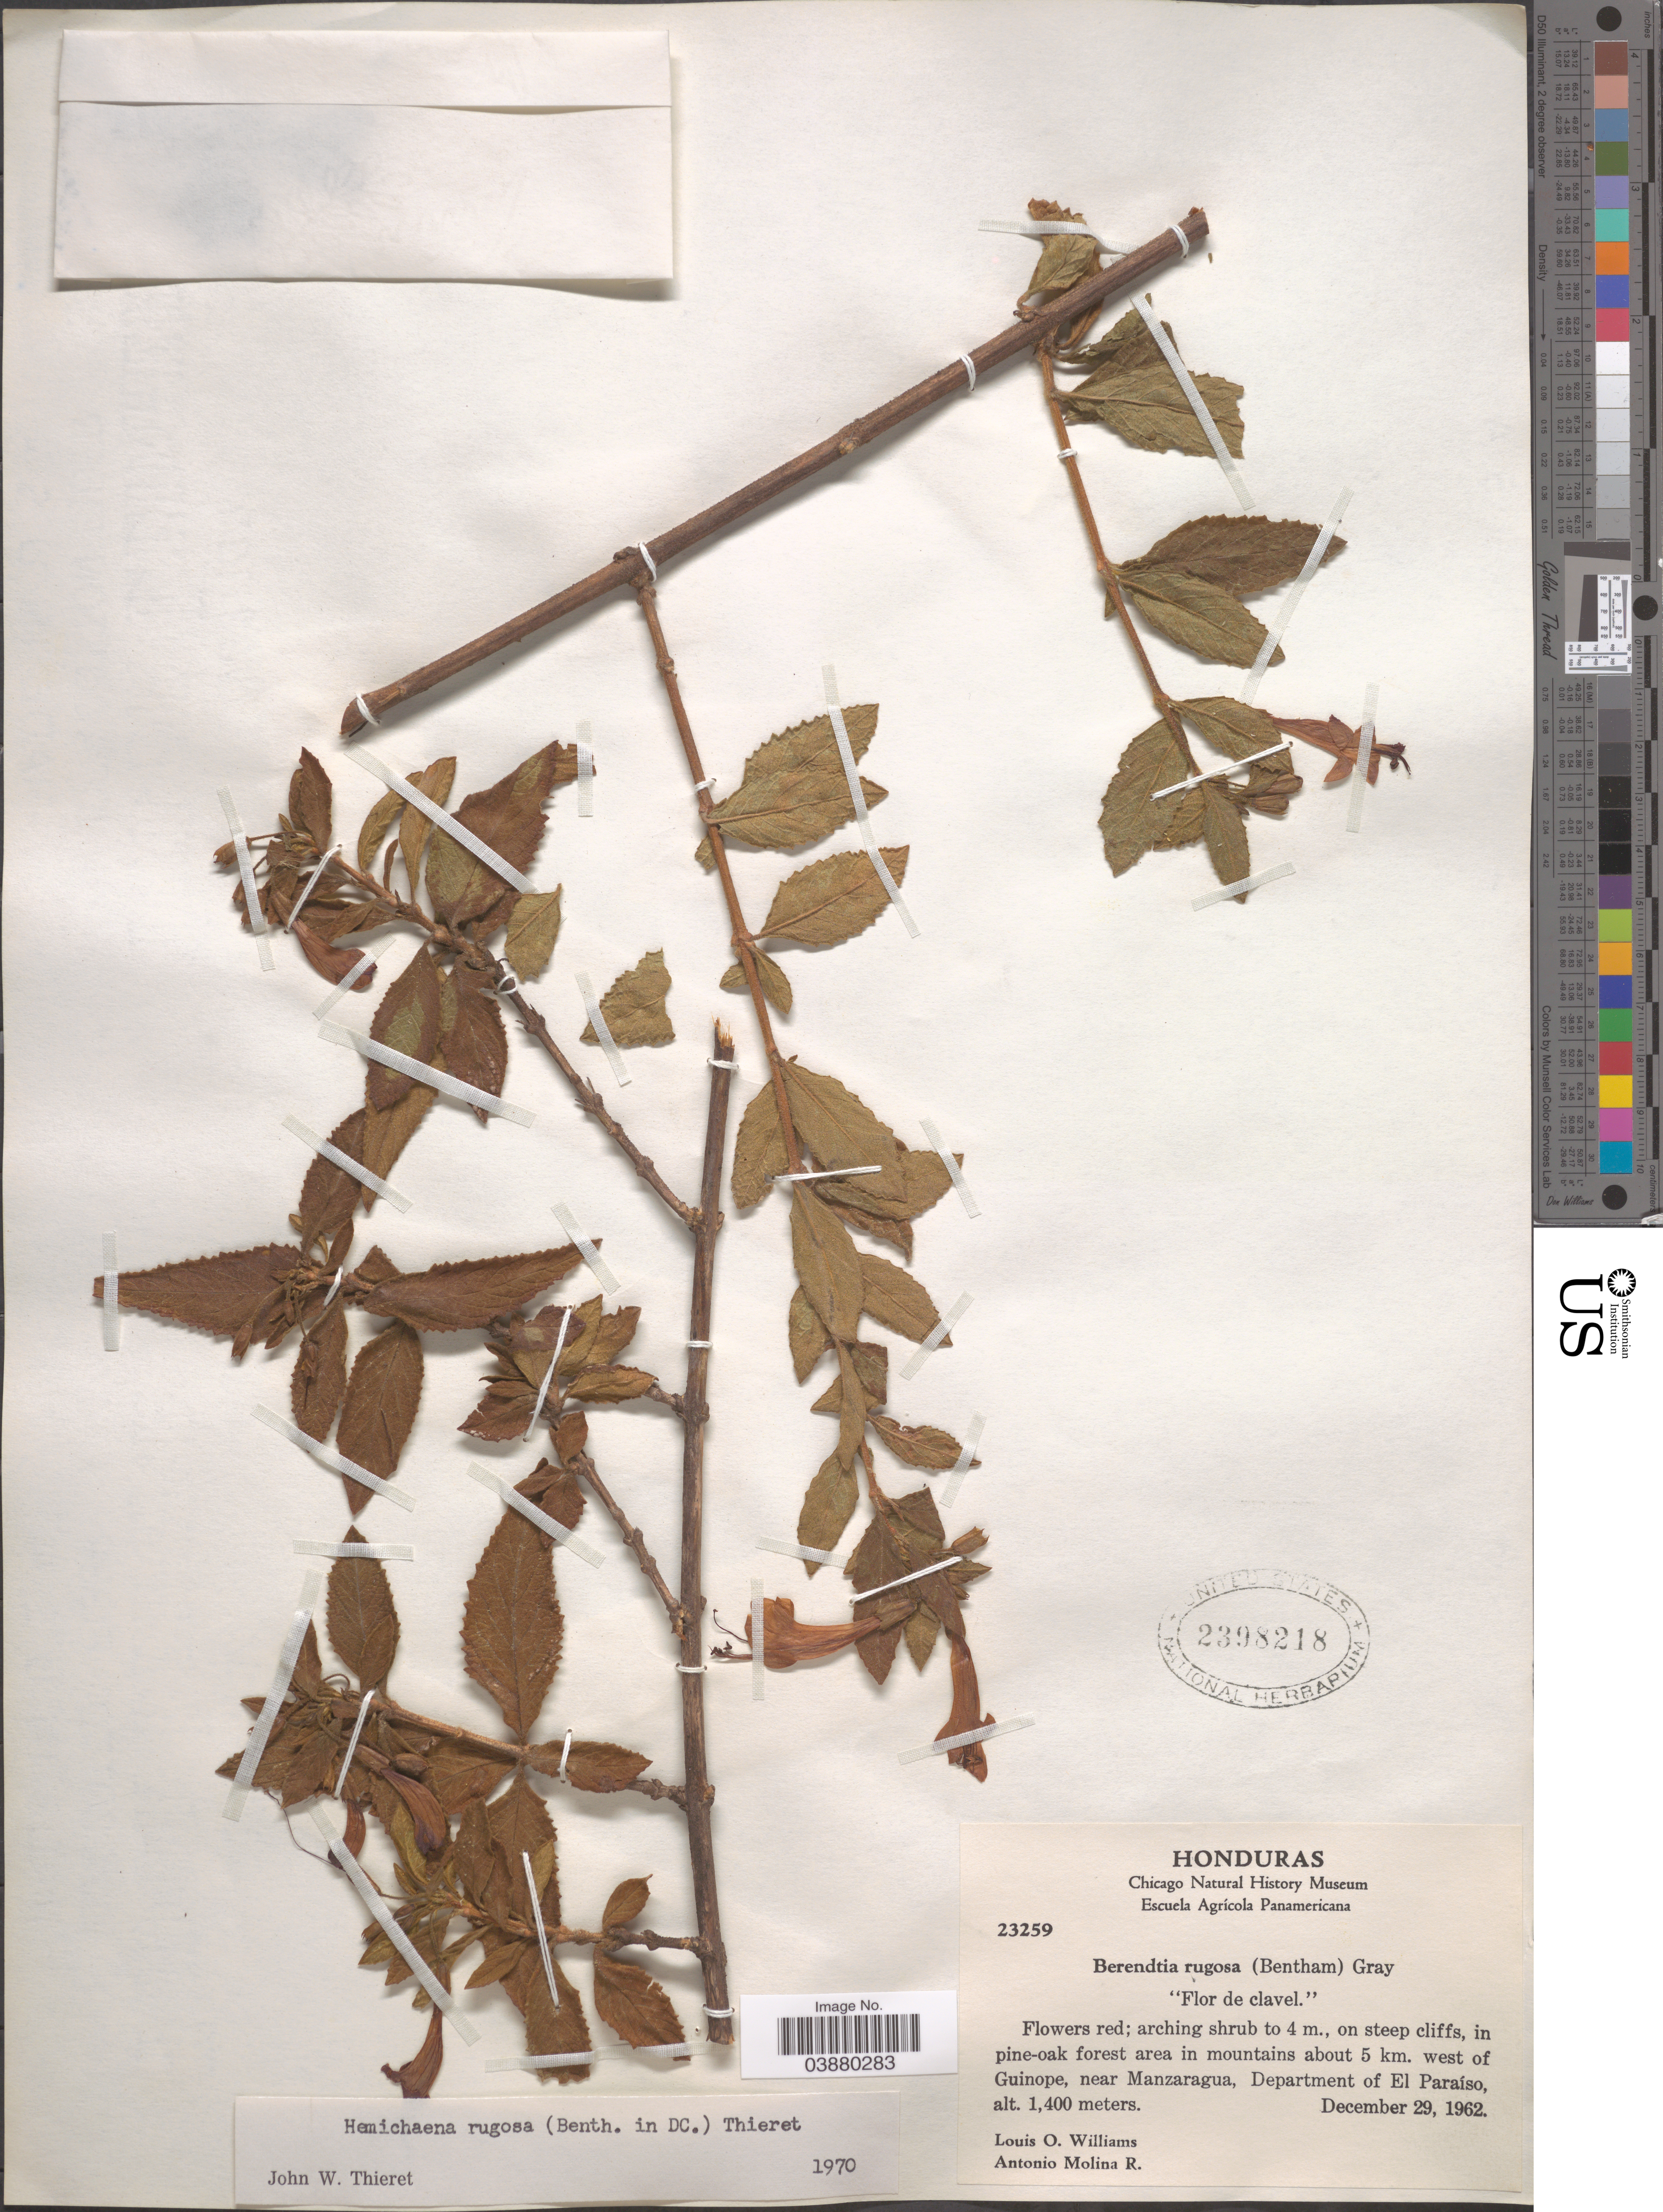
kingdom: Plantae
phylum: Tracheophyta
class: Magnoliopsida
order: Lamiales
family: Phrymaceae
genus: Hemichaena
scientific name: Hemichaena rugosa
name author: (Benth.) Thieret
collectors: L. O. Williams & A. Molina R.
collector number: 23259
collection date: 1962-12-29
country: Honduras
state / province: El Paraiso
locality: In mountains about 5 km. west of Guinope, near Manzaragua, Department of El Paraíso.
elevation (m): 1400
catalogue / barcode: US 2398218